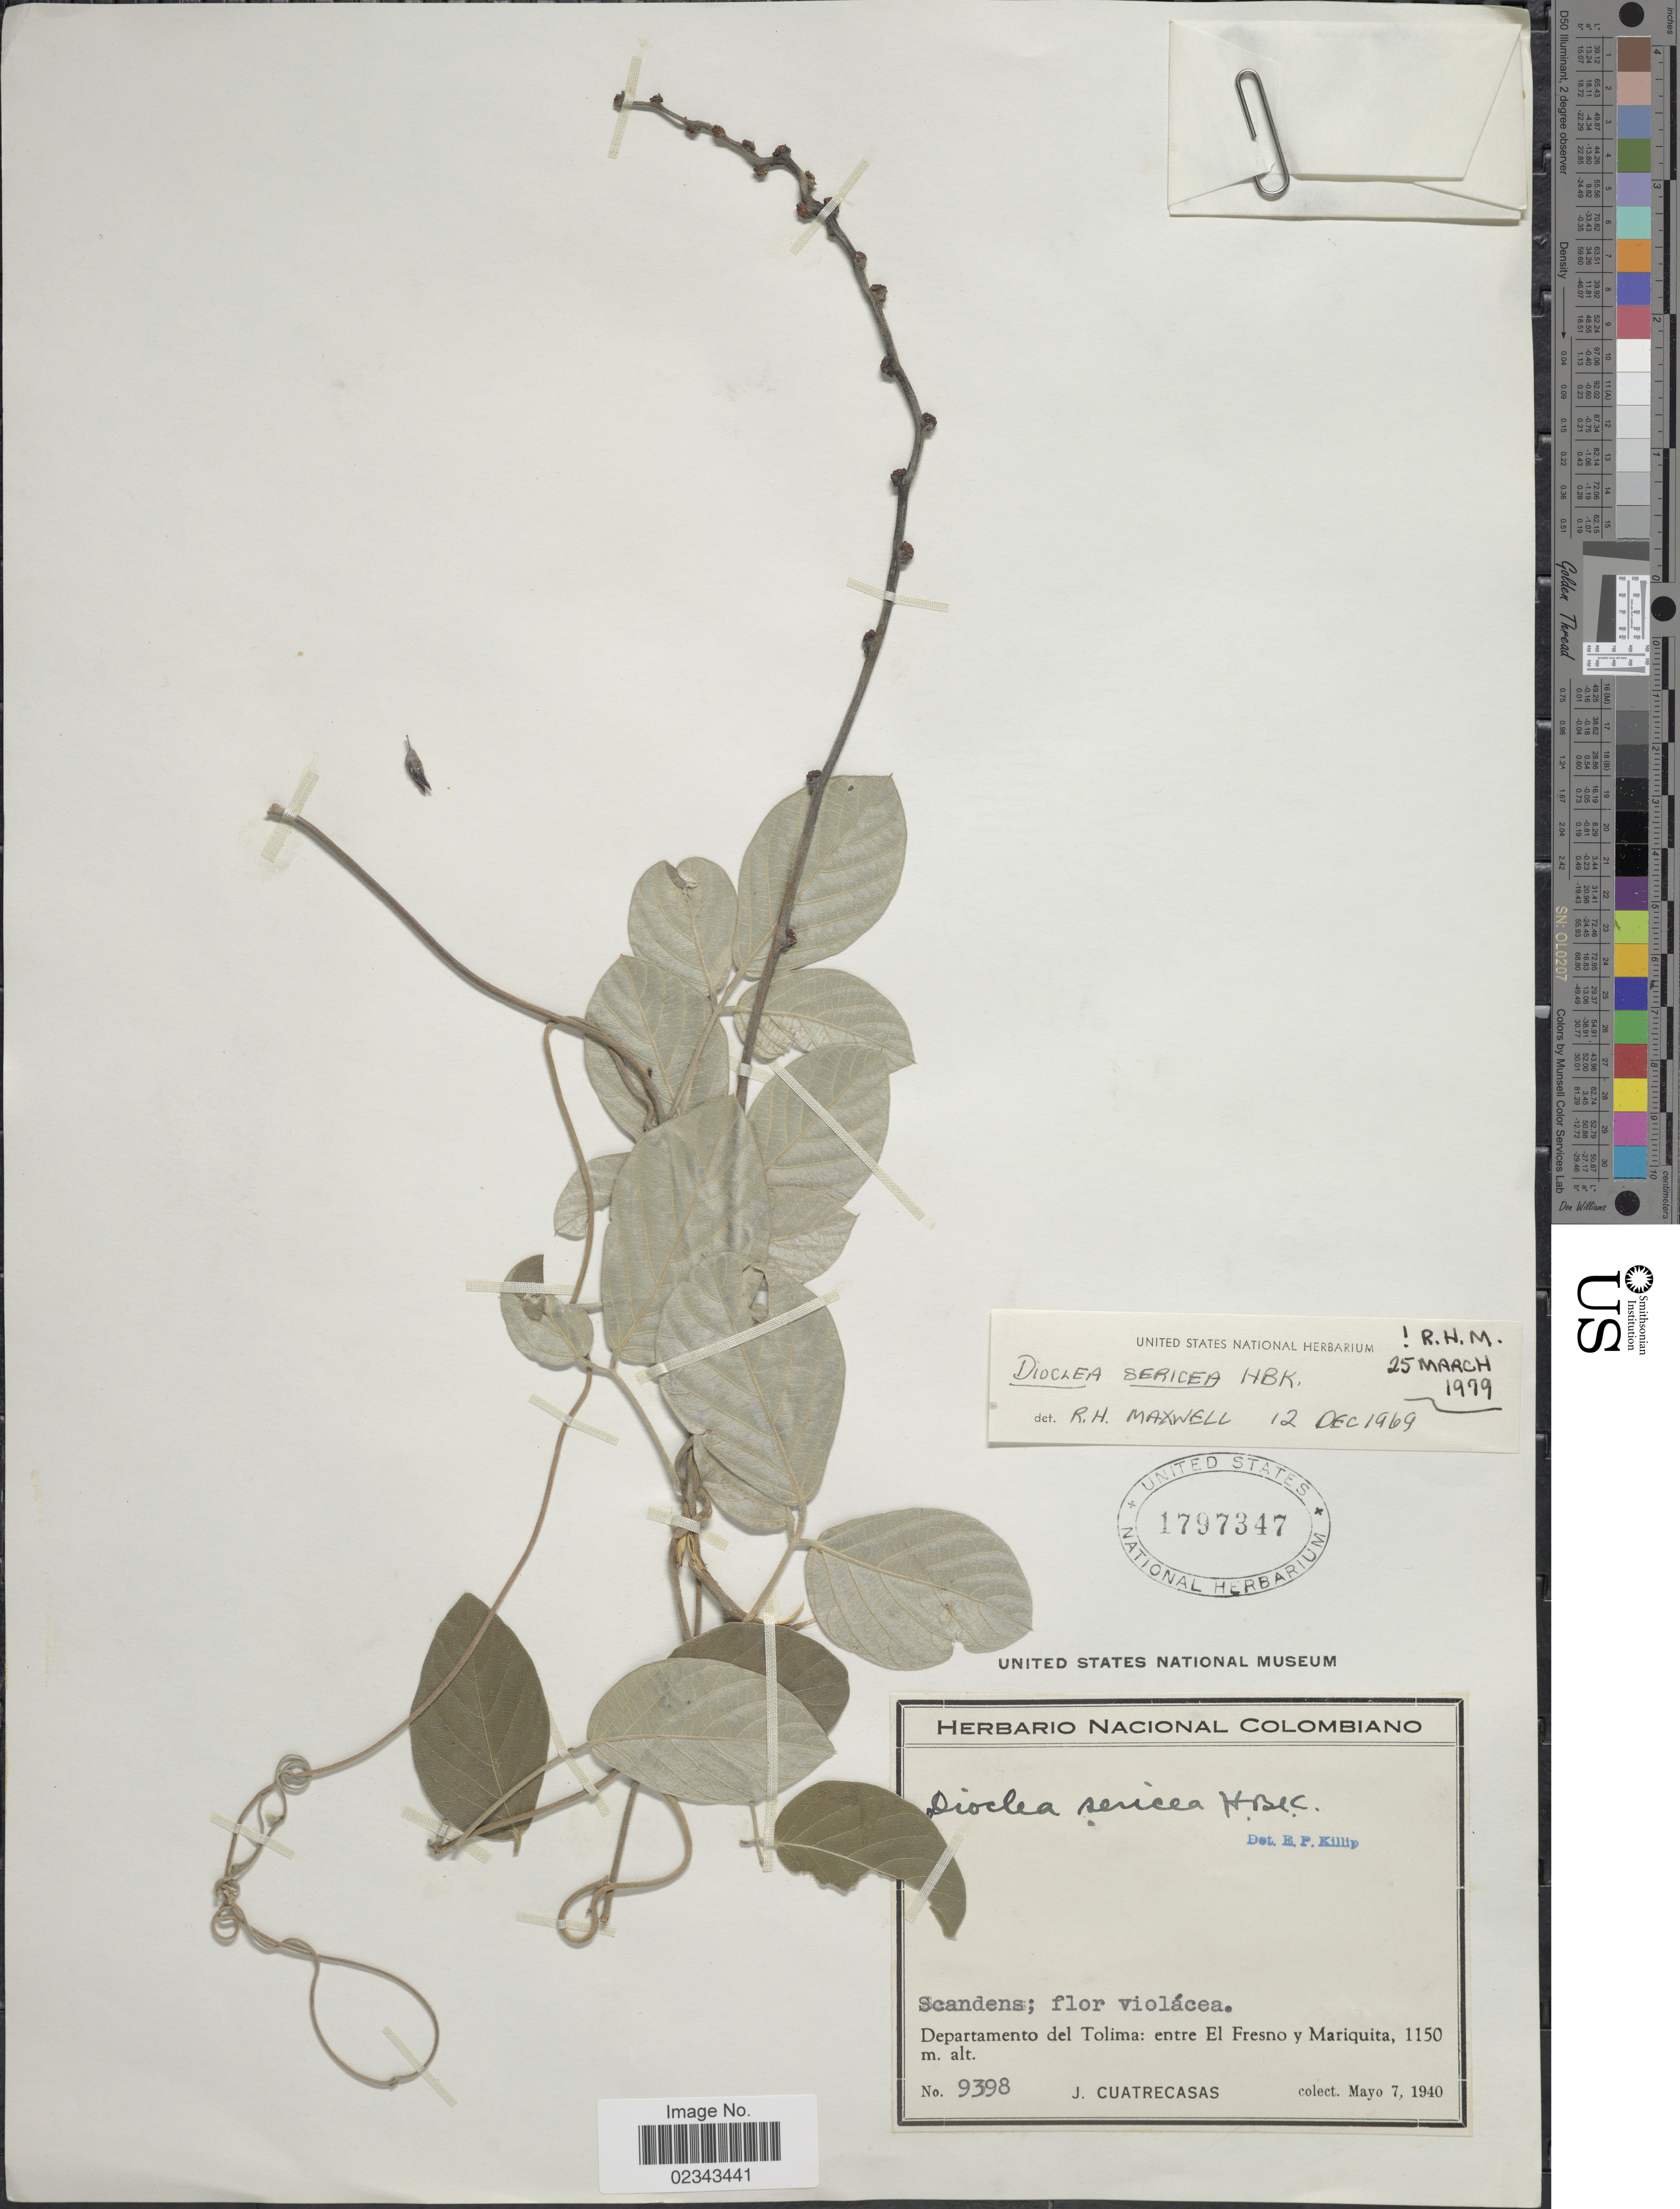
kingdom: Plantae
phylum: Tracheophyta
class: Magnoliopsida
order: Fabales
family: Fabaceae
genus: Dioclea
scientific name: Dioclea sericea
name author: Kunth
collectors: J. Cuatrecasas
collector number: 9398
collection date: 1940-05-07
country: Colombia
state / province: Tolima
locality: Departamento del Tolima: entre El Fresno y Mariquita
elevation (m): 1150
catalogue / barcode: US 1797347